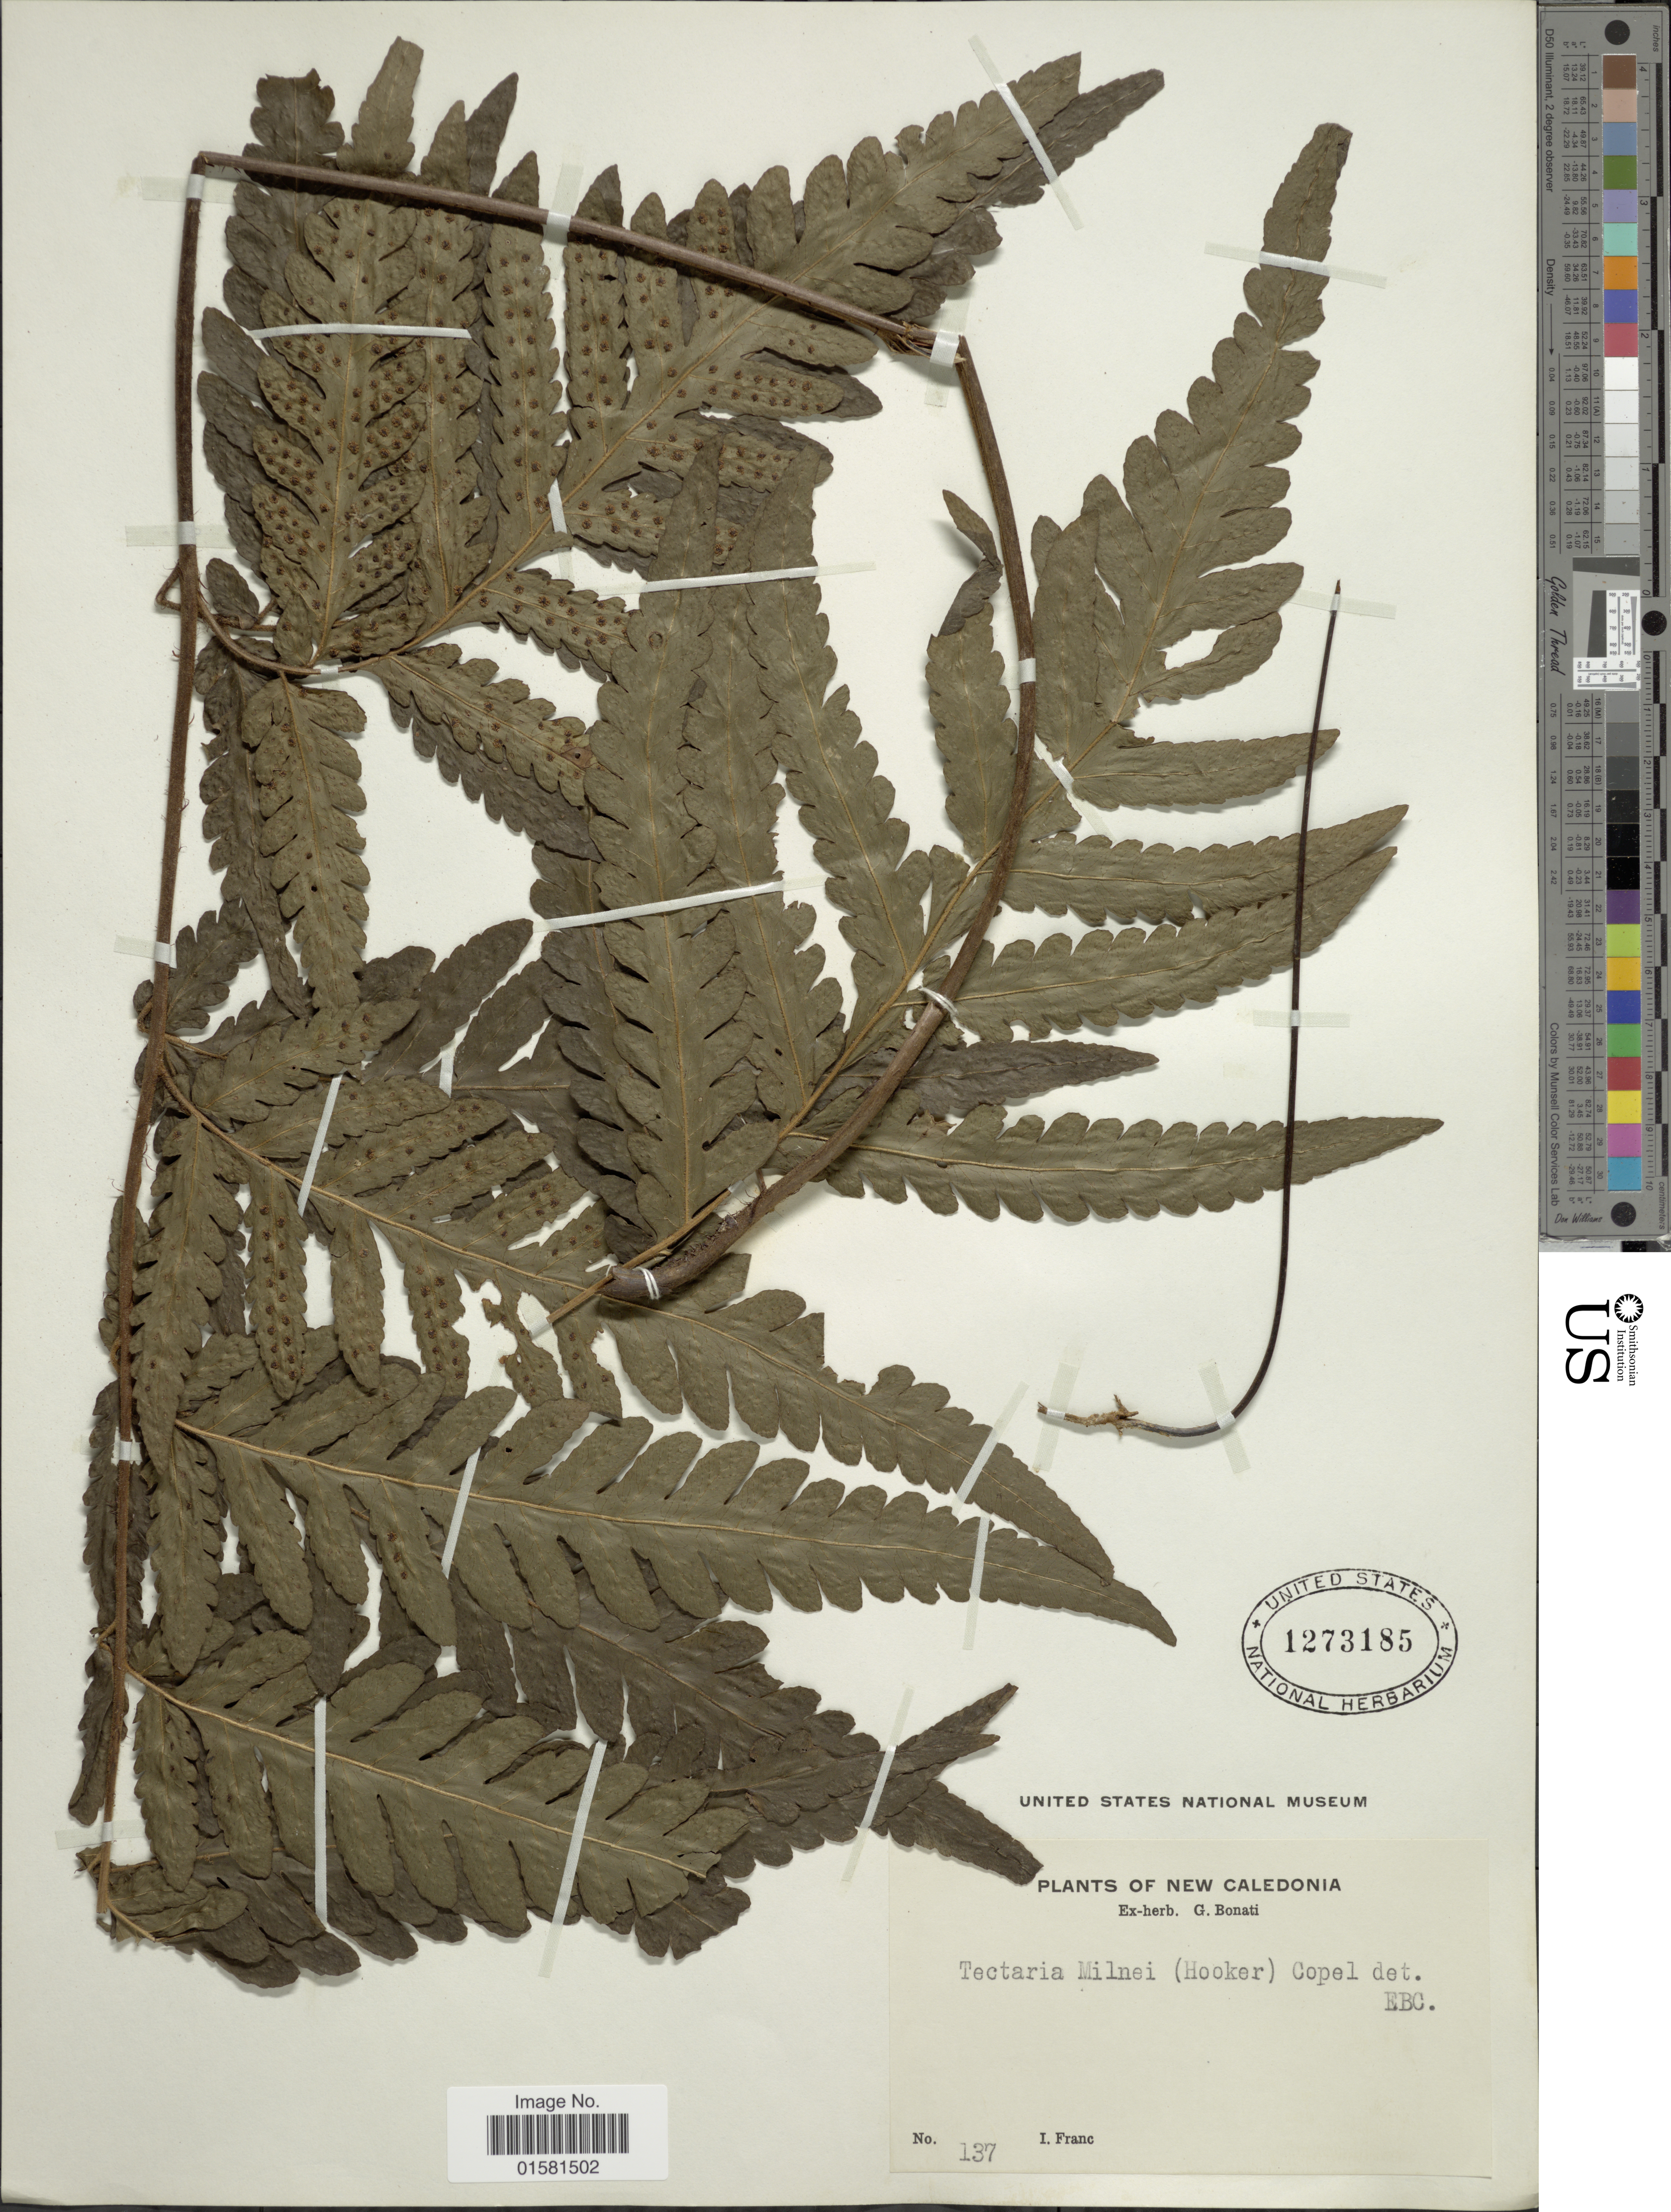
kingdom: Plantae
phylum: Tracheophyta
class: Polypodiopsida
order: Polypodiales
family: Tectariaceae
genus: Tectaria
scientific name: Tectaria pseudosinuata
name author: Brownlie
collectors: I. Franc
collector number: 137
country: New Caledonia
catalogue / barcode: US 1273185